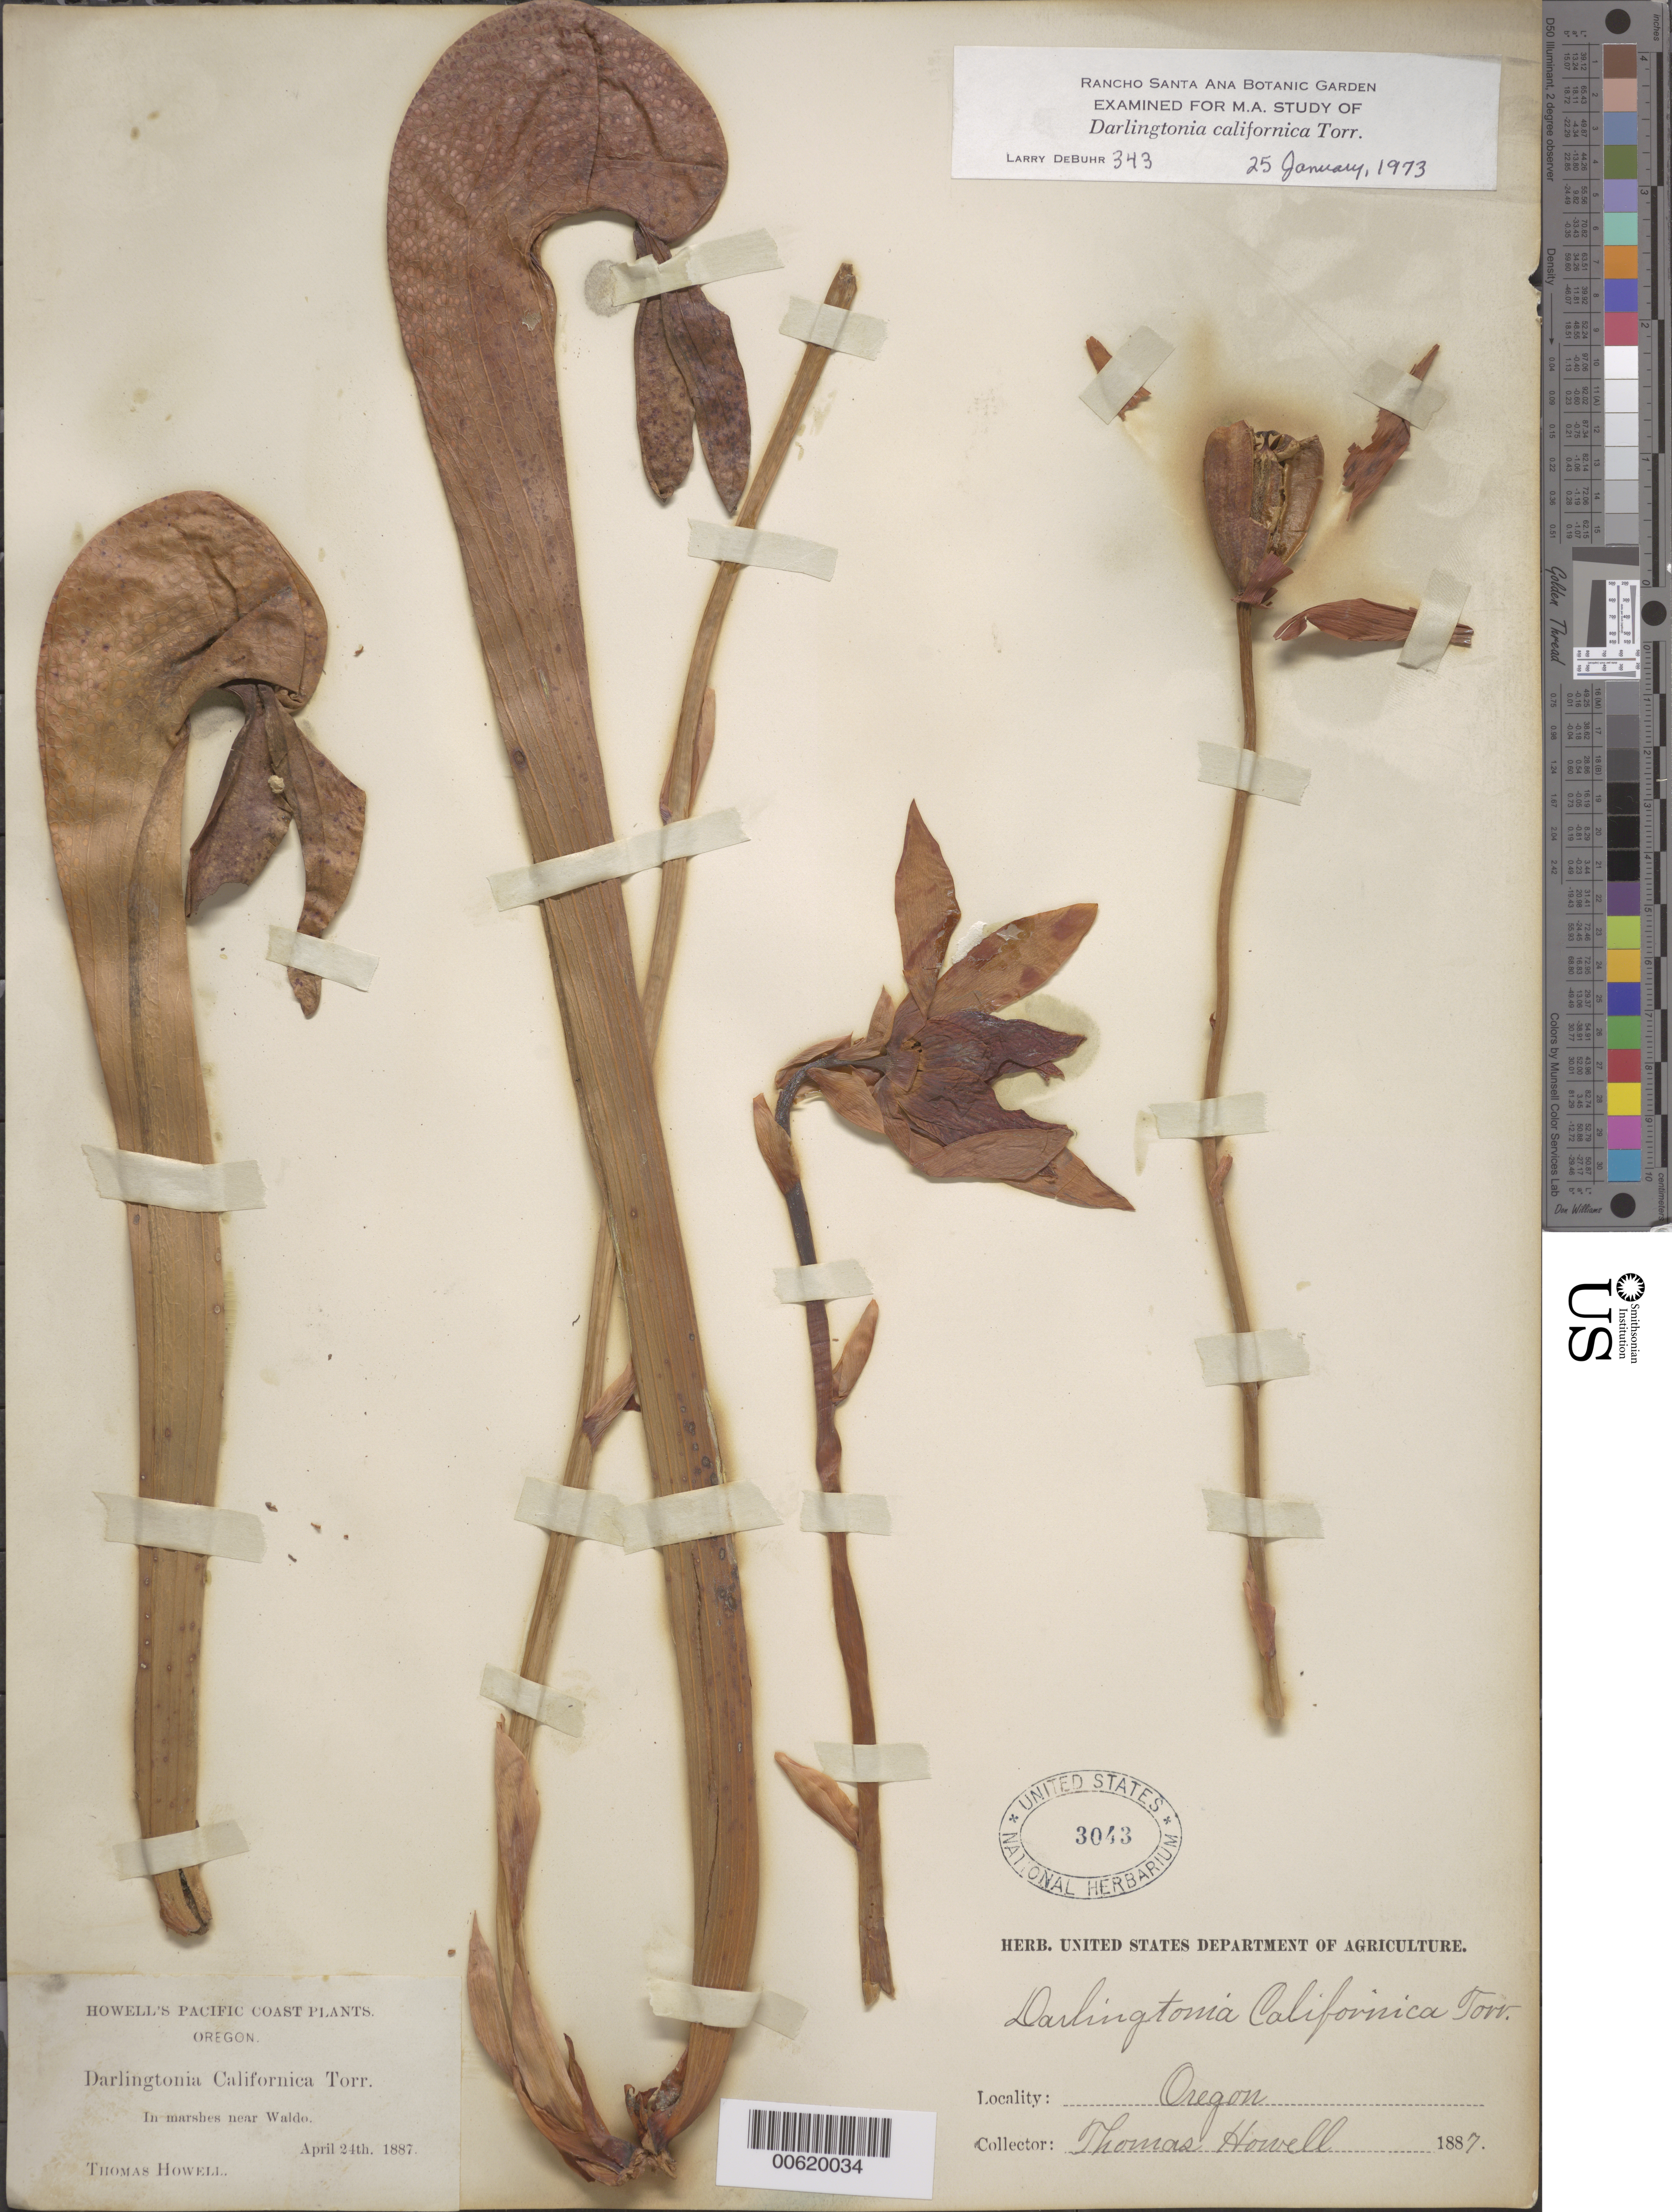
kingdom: Plantae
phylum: Tracheophyta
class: Magnoliopsida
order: Ericales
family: Sarraceniaceae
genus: Darlingtonia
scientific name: Darlingtonia californica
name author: Torr.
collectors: T. Howell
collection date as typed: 24 Apr 1887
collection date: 1887-04-24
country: United States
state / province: Oregon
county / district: Josephine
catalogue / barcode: US 3043